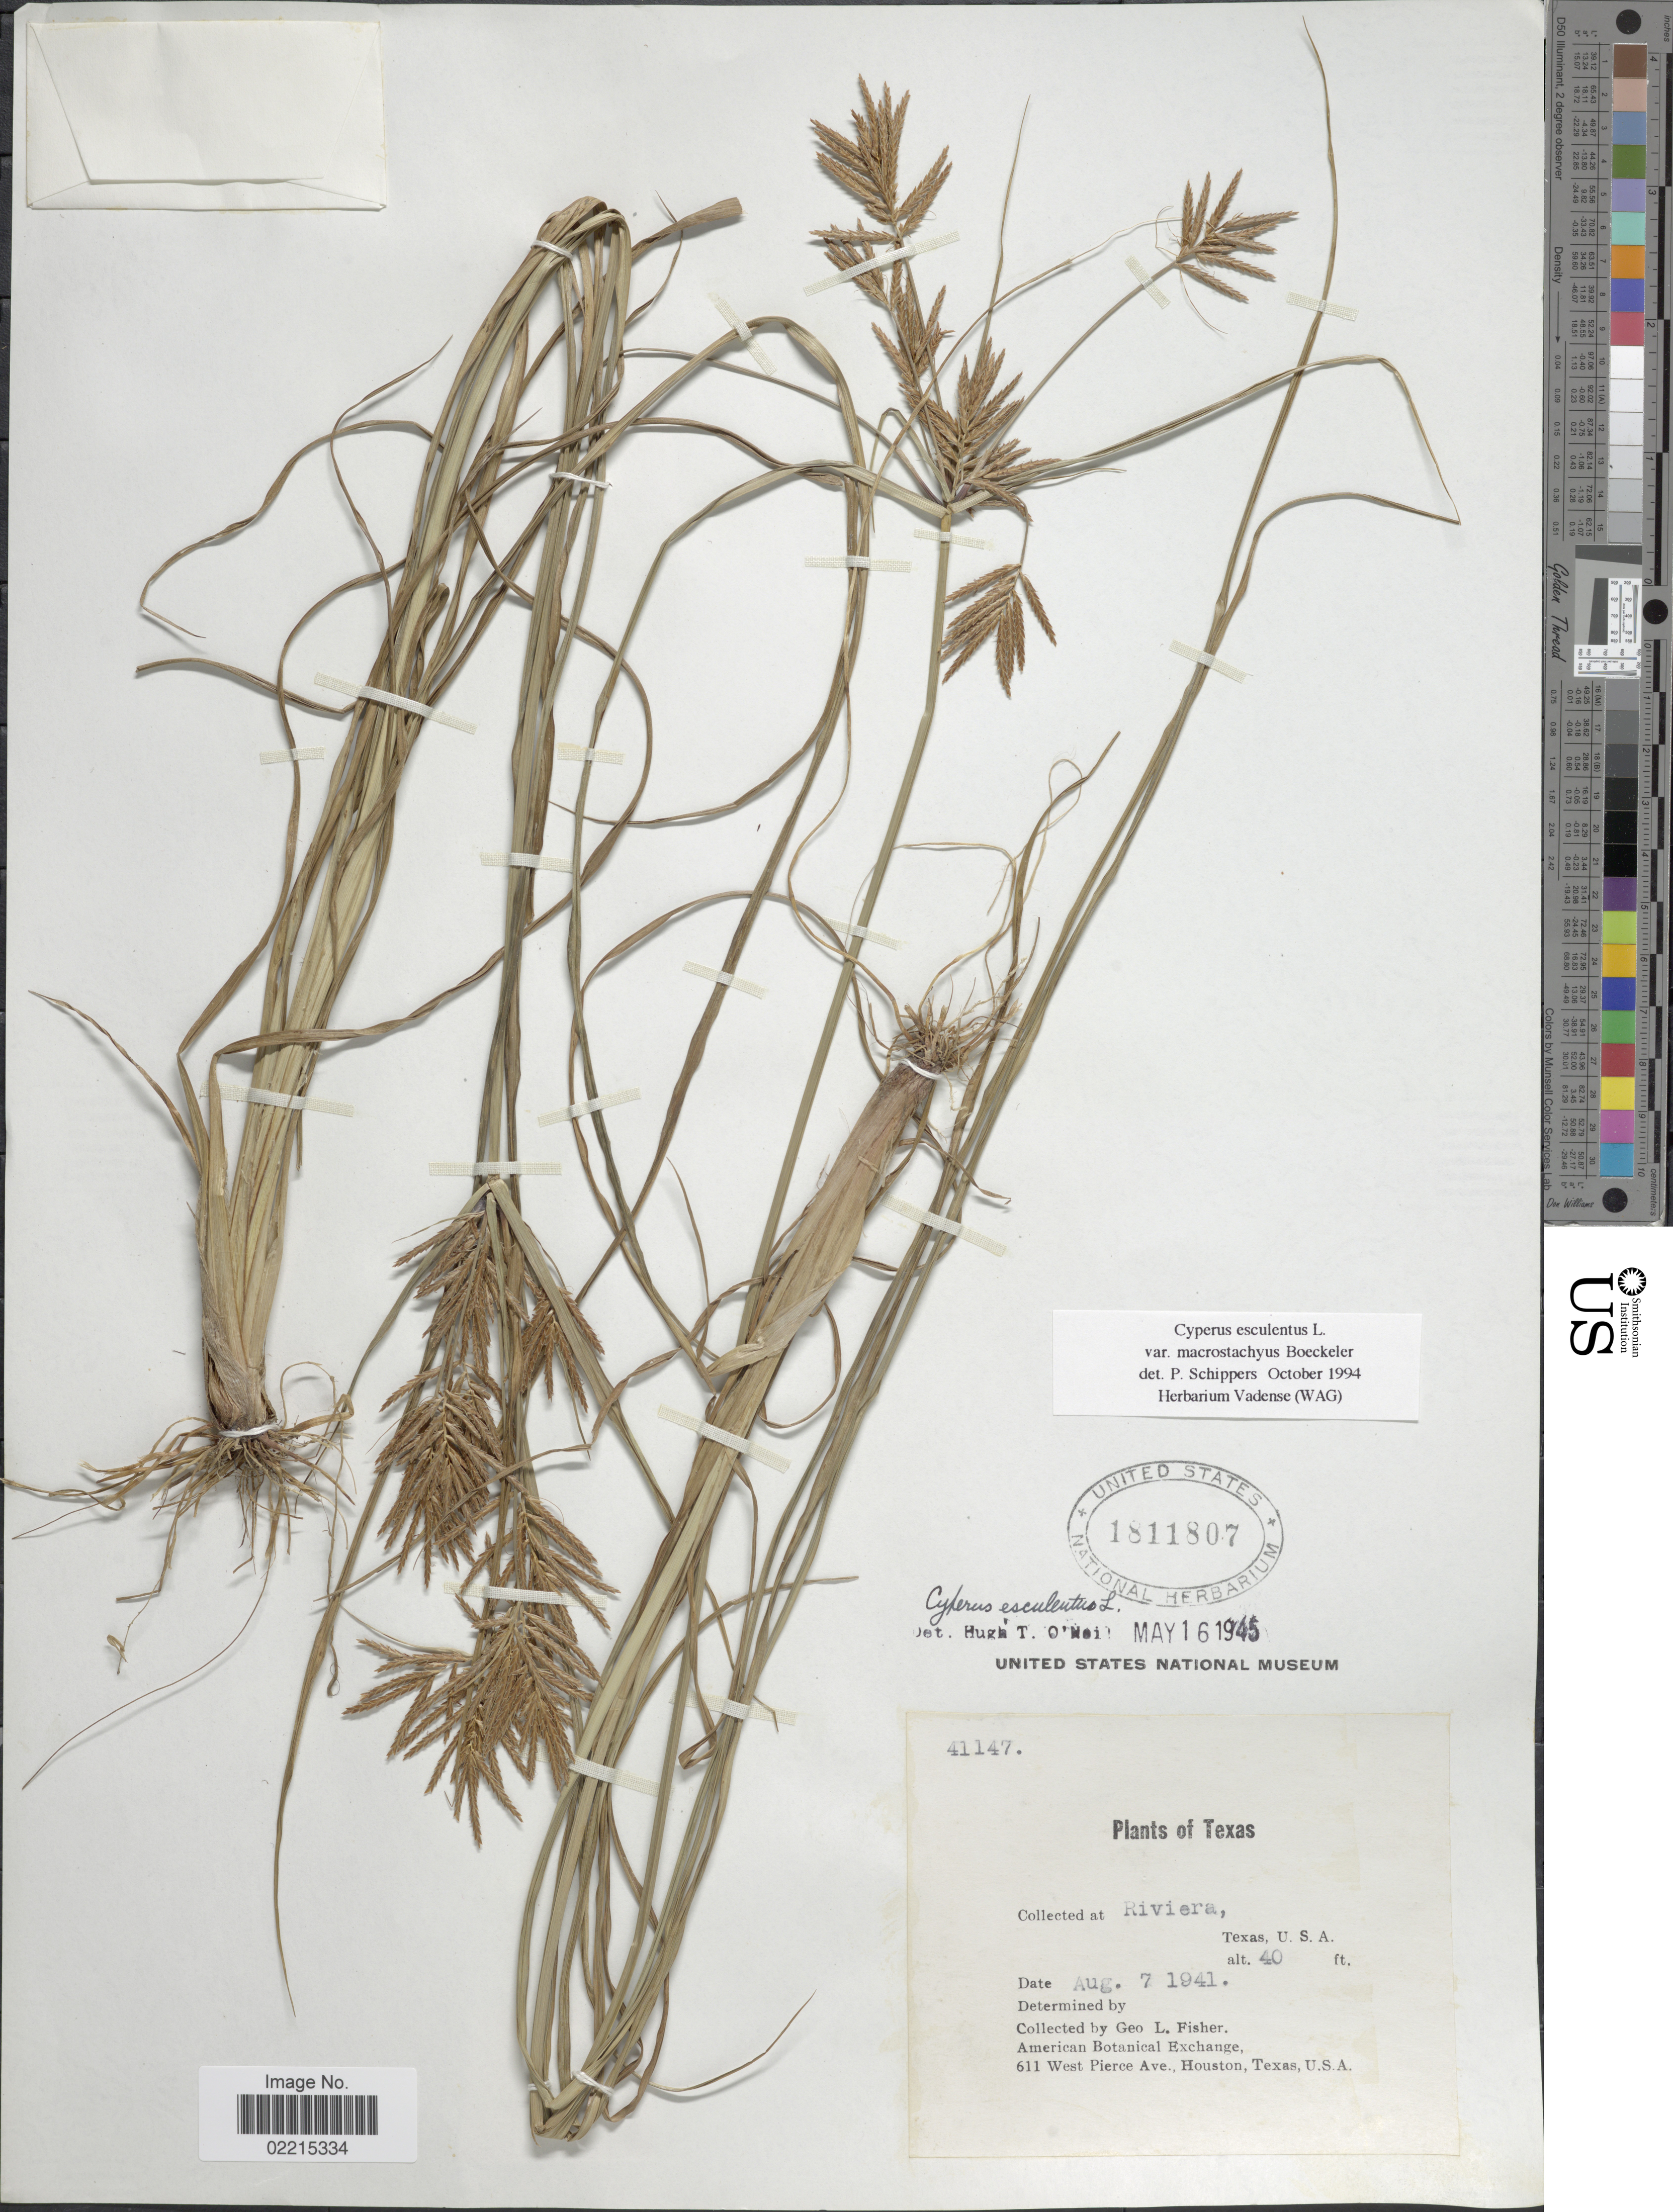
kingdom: Plantae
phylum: Tracheophyta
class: Liliopsida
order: Poales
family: Cyperaceae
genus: Cyperus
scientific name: Cyperus esculentus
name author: L.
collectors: G. L. Fisher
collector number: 41147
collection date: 1941-08-07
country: United States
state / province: Texas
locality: At Riviera, Texas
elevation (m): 12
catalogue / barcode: US 1811807